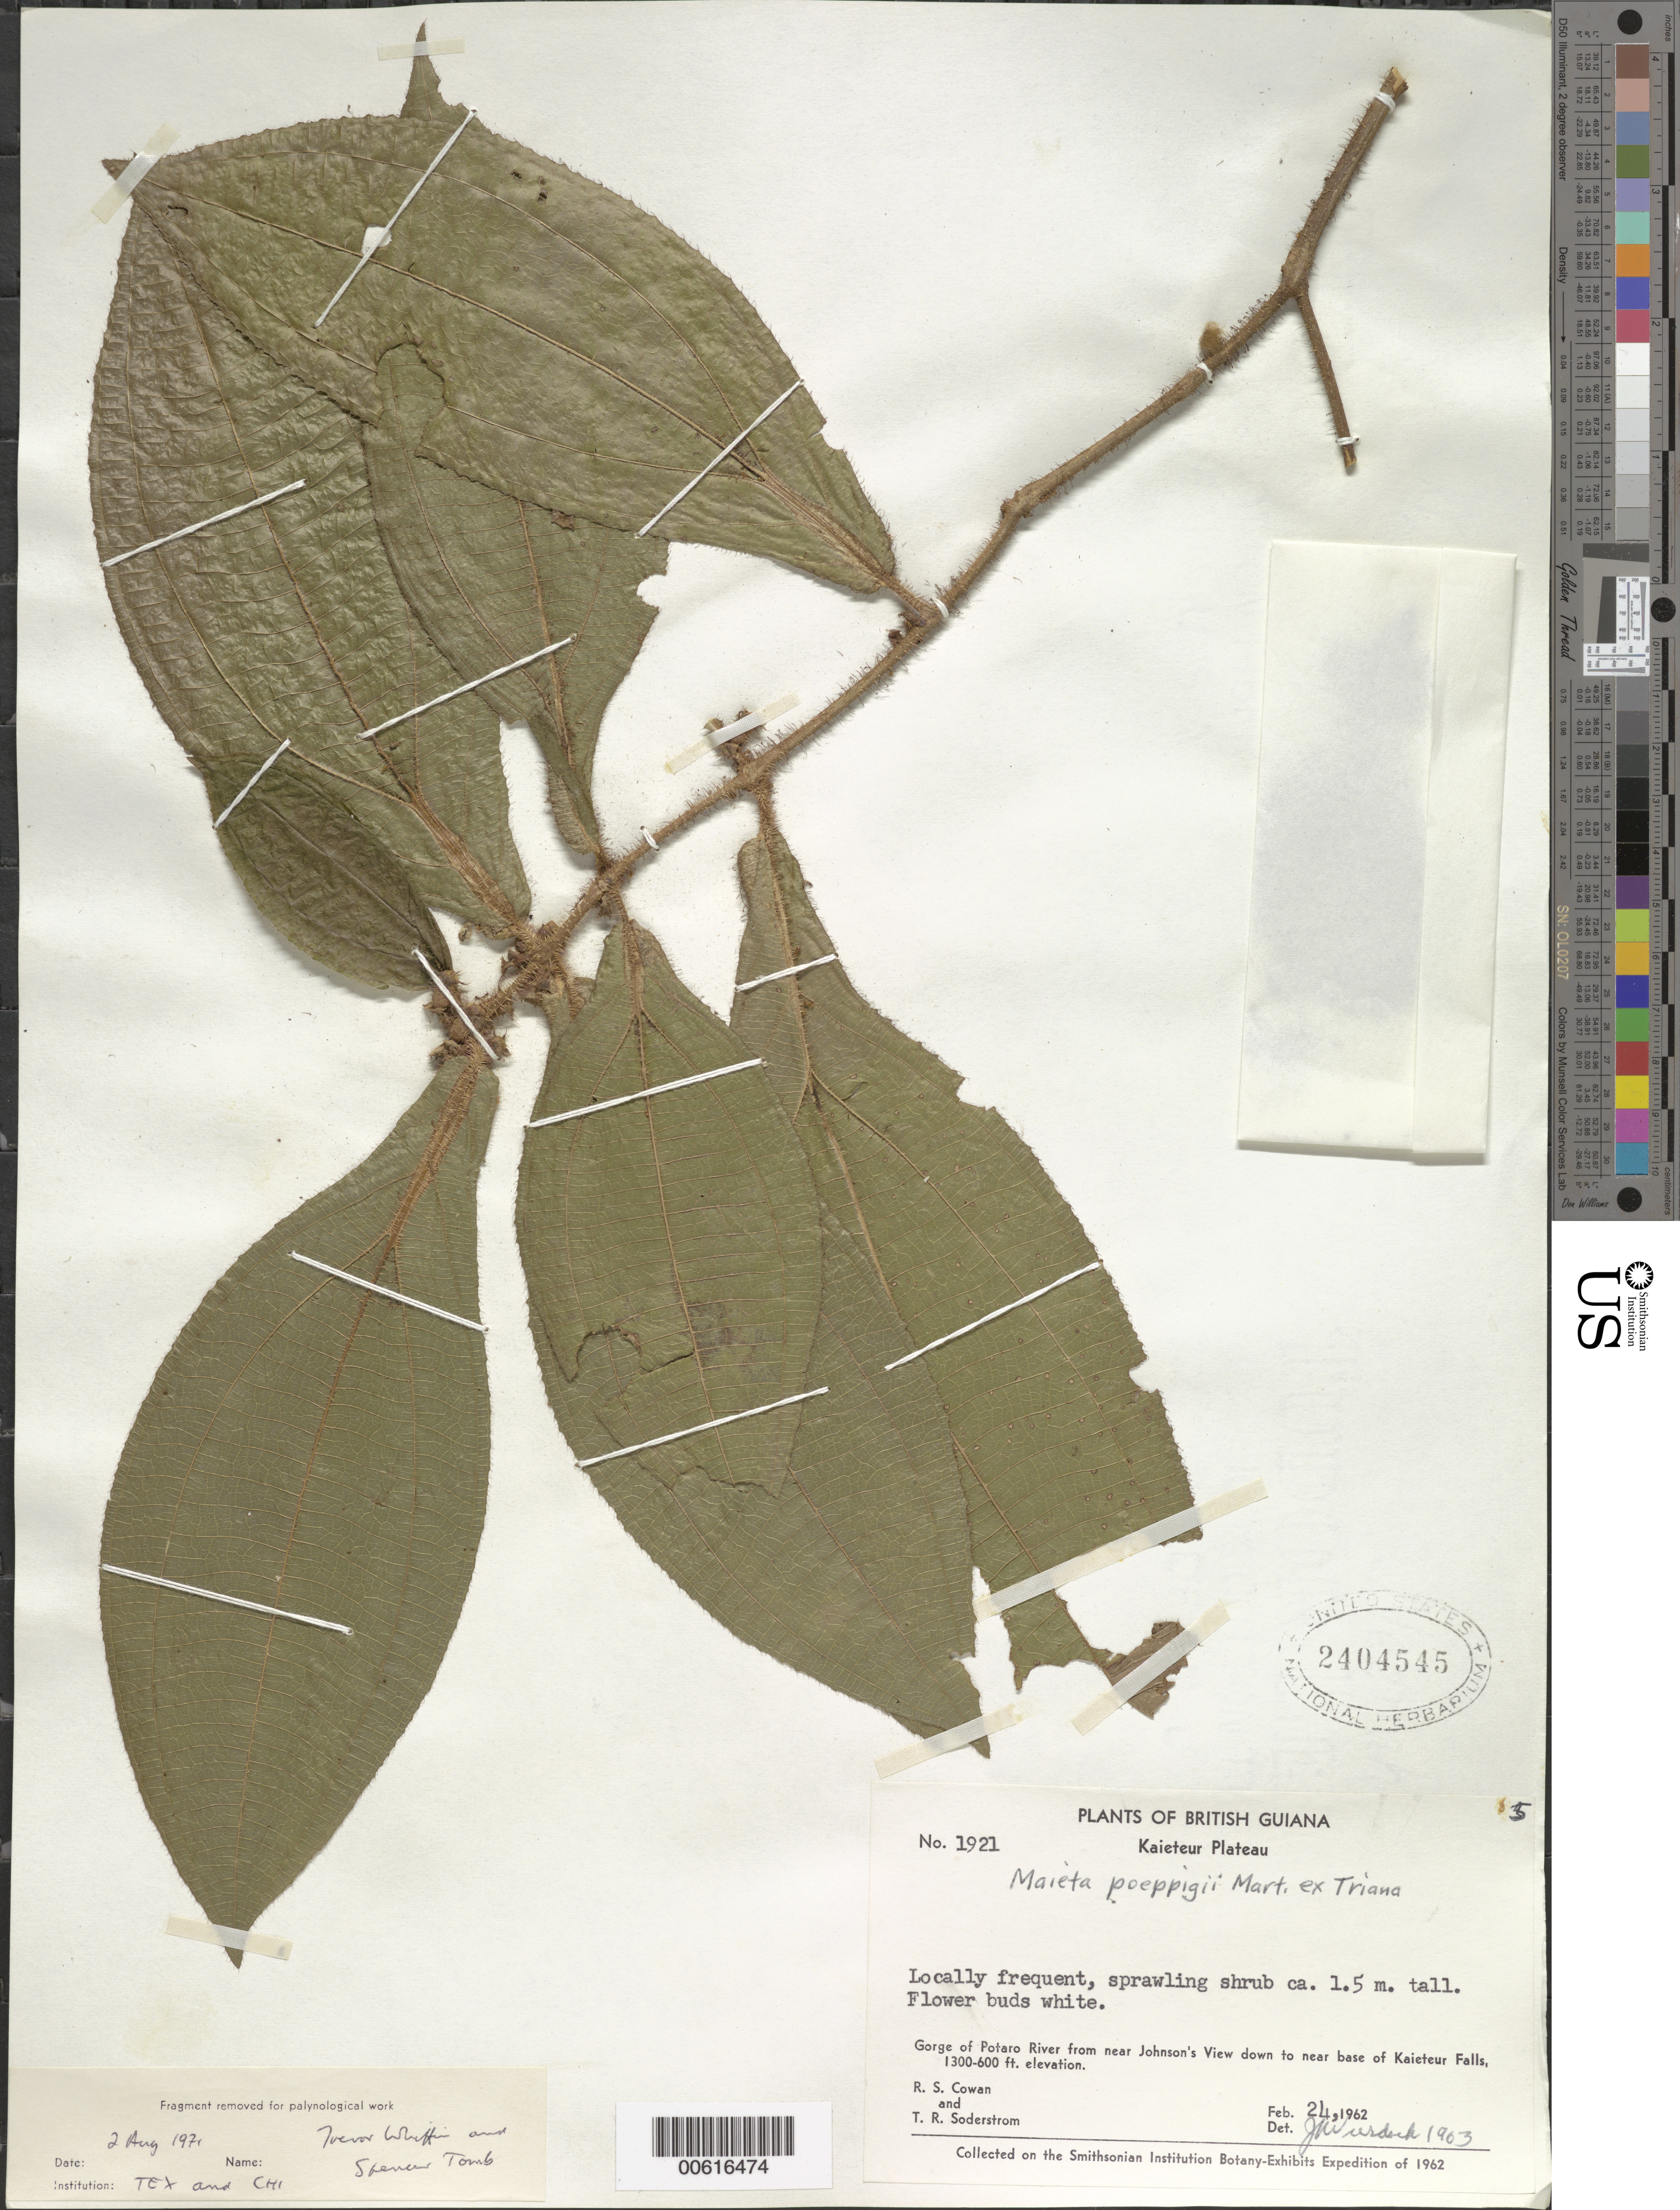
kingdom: Plantae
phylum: Tracheophyta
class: Magnoliopsida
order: Myrtales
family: Melastomataceae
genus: Maieta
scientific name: Maieta poeppigii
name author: Mart. ex Cogn.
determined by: Wurdack, John J., (US), US (UNITED STATES)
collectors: R. S. Cowan & T. R. Soderstrom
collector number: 1921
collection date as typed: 24-Feb-62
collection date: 1962-02-24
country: Guyana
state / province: Potaro-Siparuni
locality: Kaieteur Plateau, Kaieteur Falls, Potaro Gorge from Johnson's View to near base of Falls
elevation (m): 183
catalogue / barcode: US 2404545